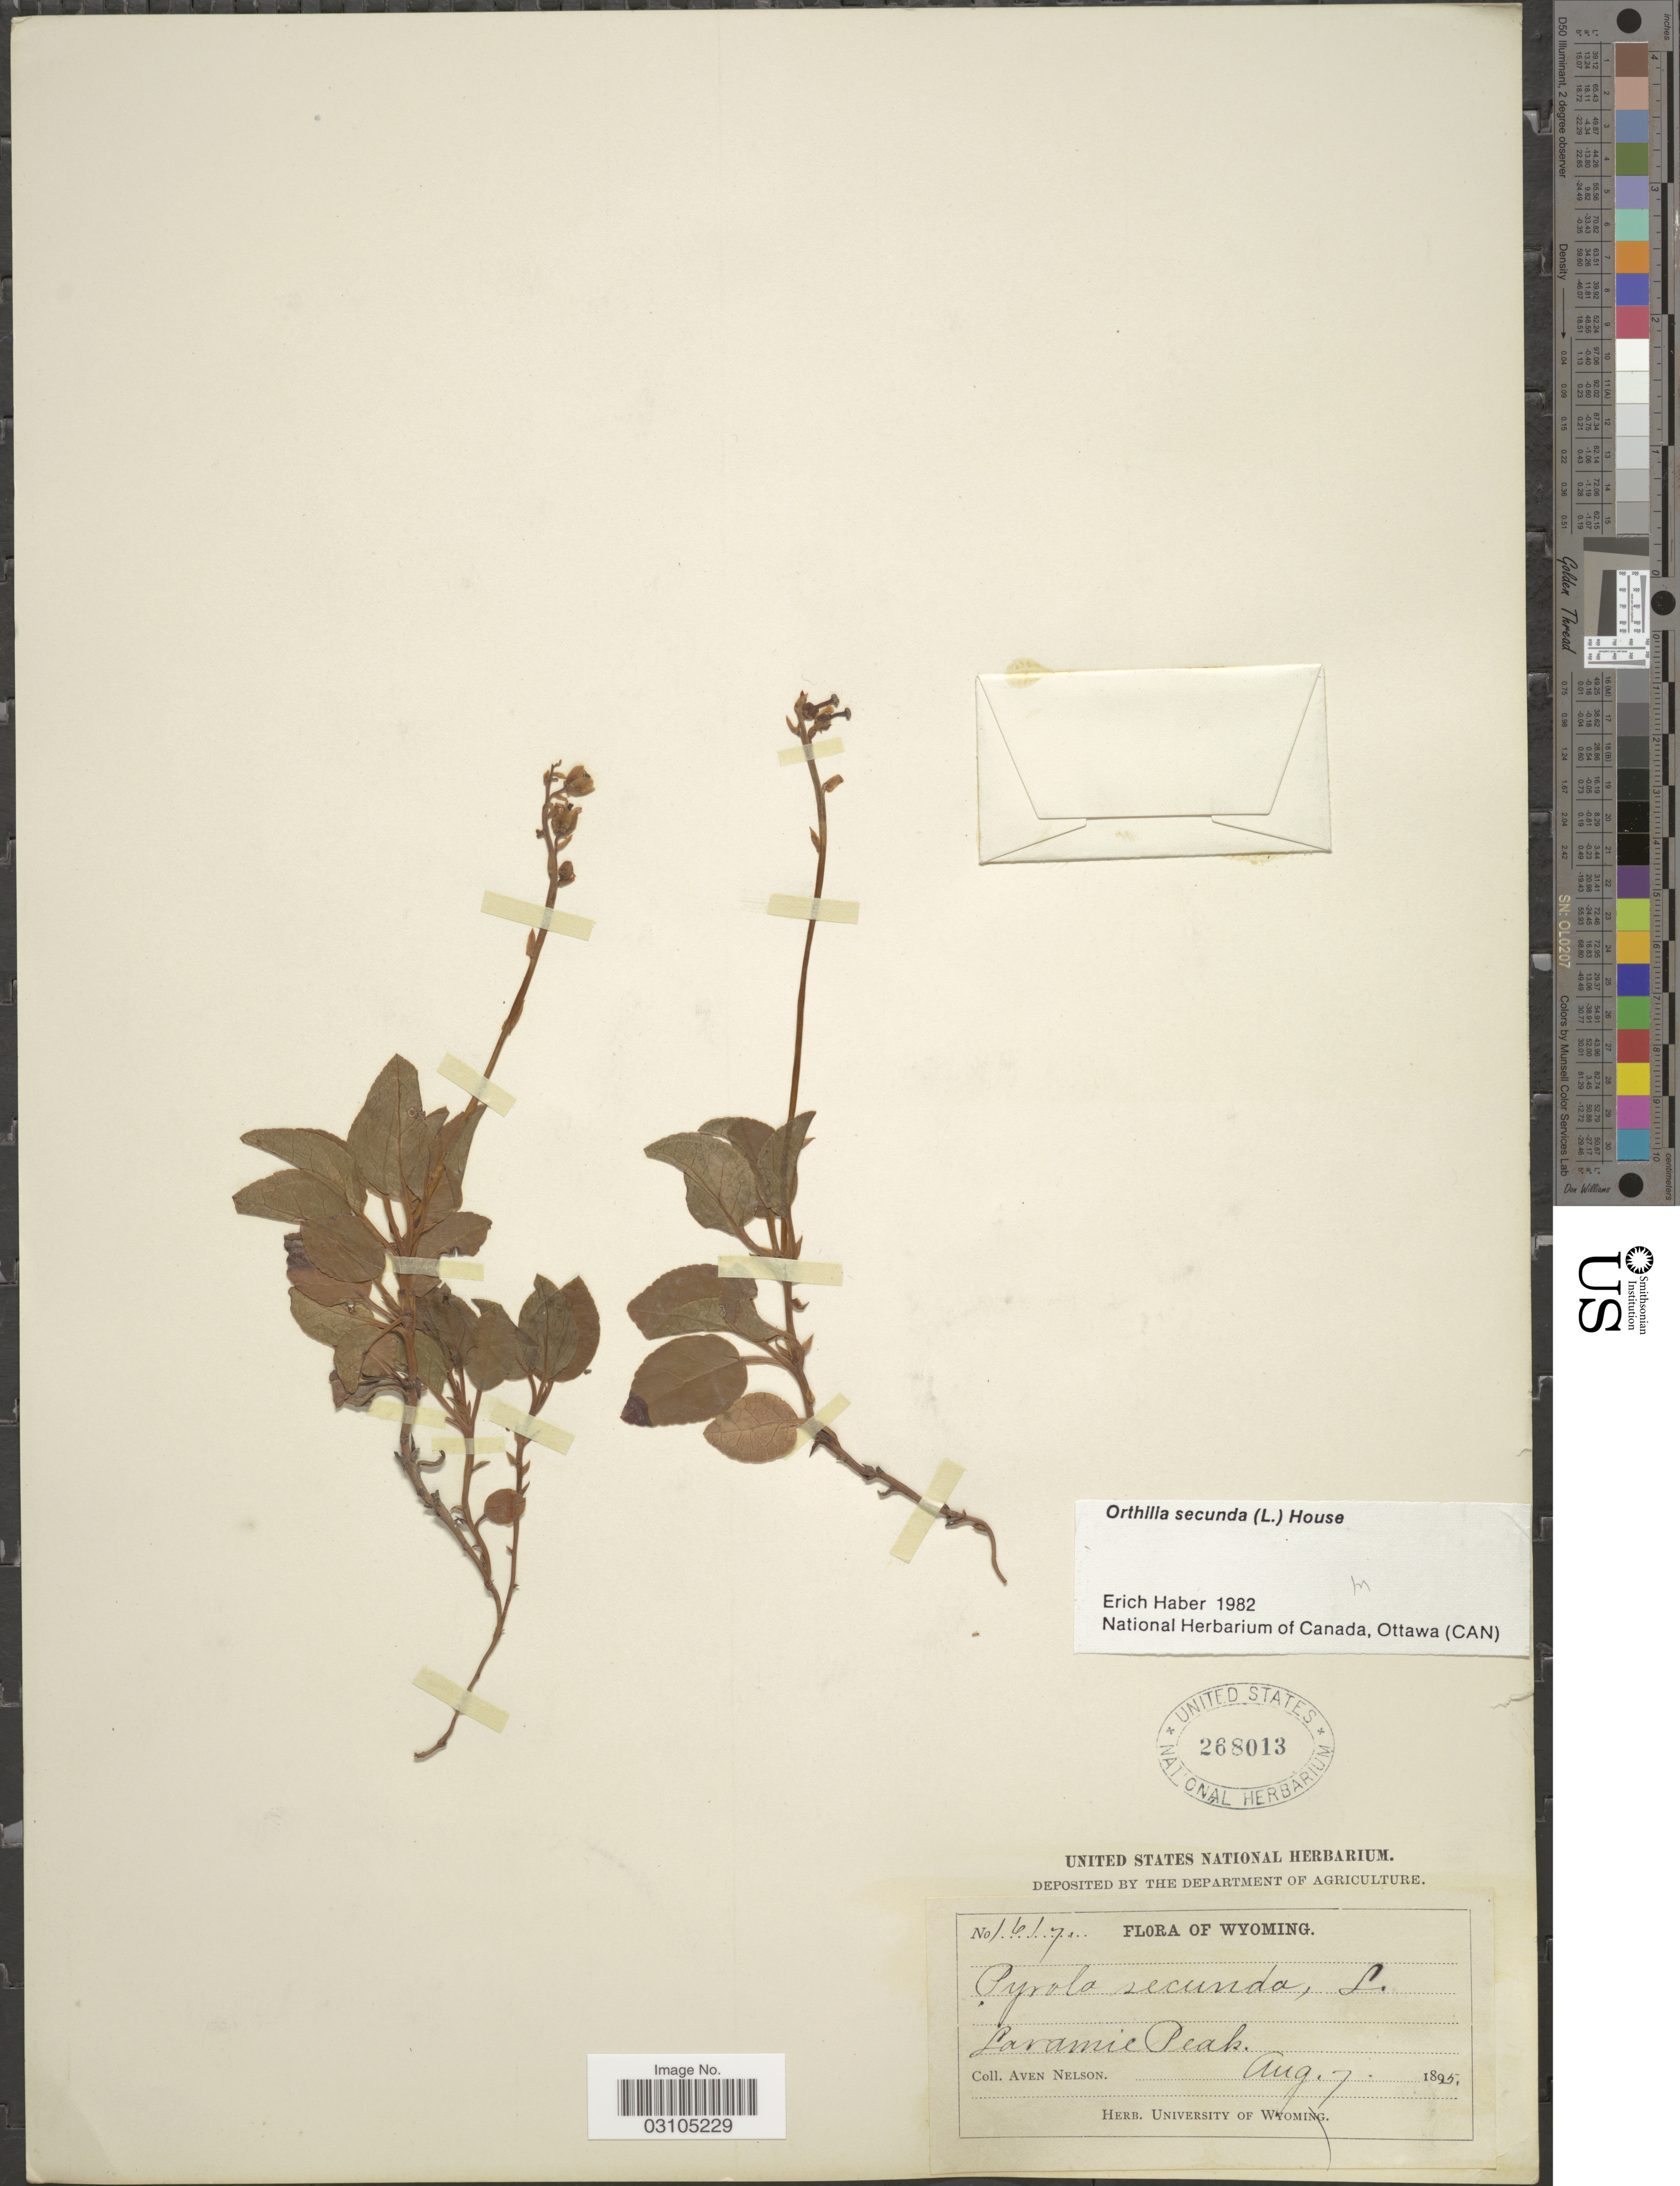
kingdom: Plantae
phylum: Tracheophyta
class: Magnoliopsida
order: Ericales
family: Ericaceae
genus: Orthilia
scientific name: Orthilia secunda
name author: (L.) House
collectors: A. Nelson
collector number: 1617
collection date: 1895-08-07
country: United States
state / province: Wyoming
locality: Laramie Peak.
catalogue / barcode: US 268013